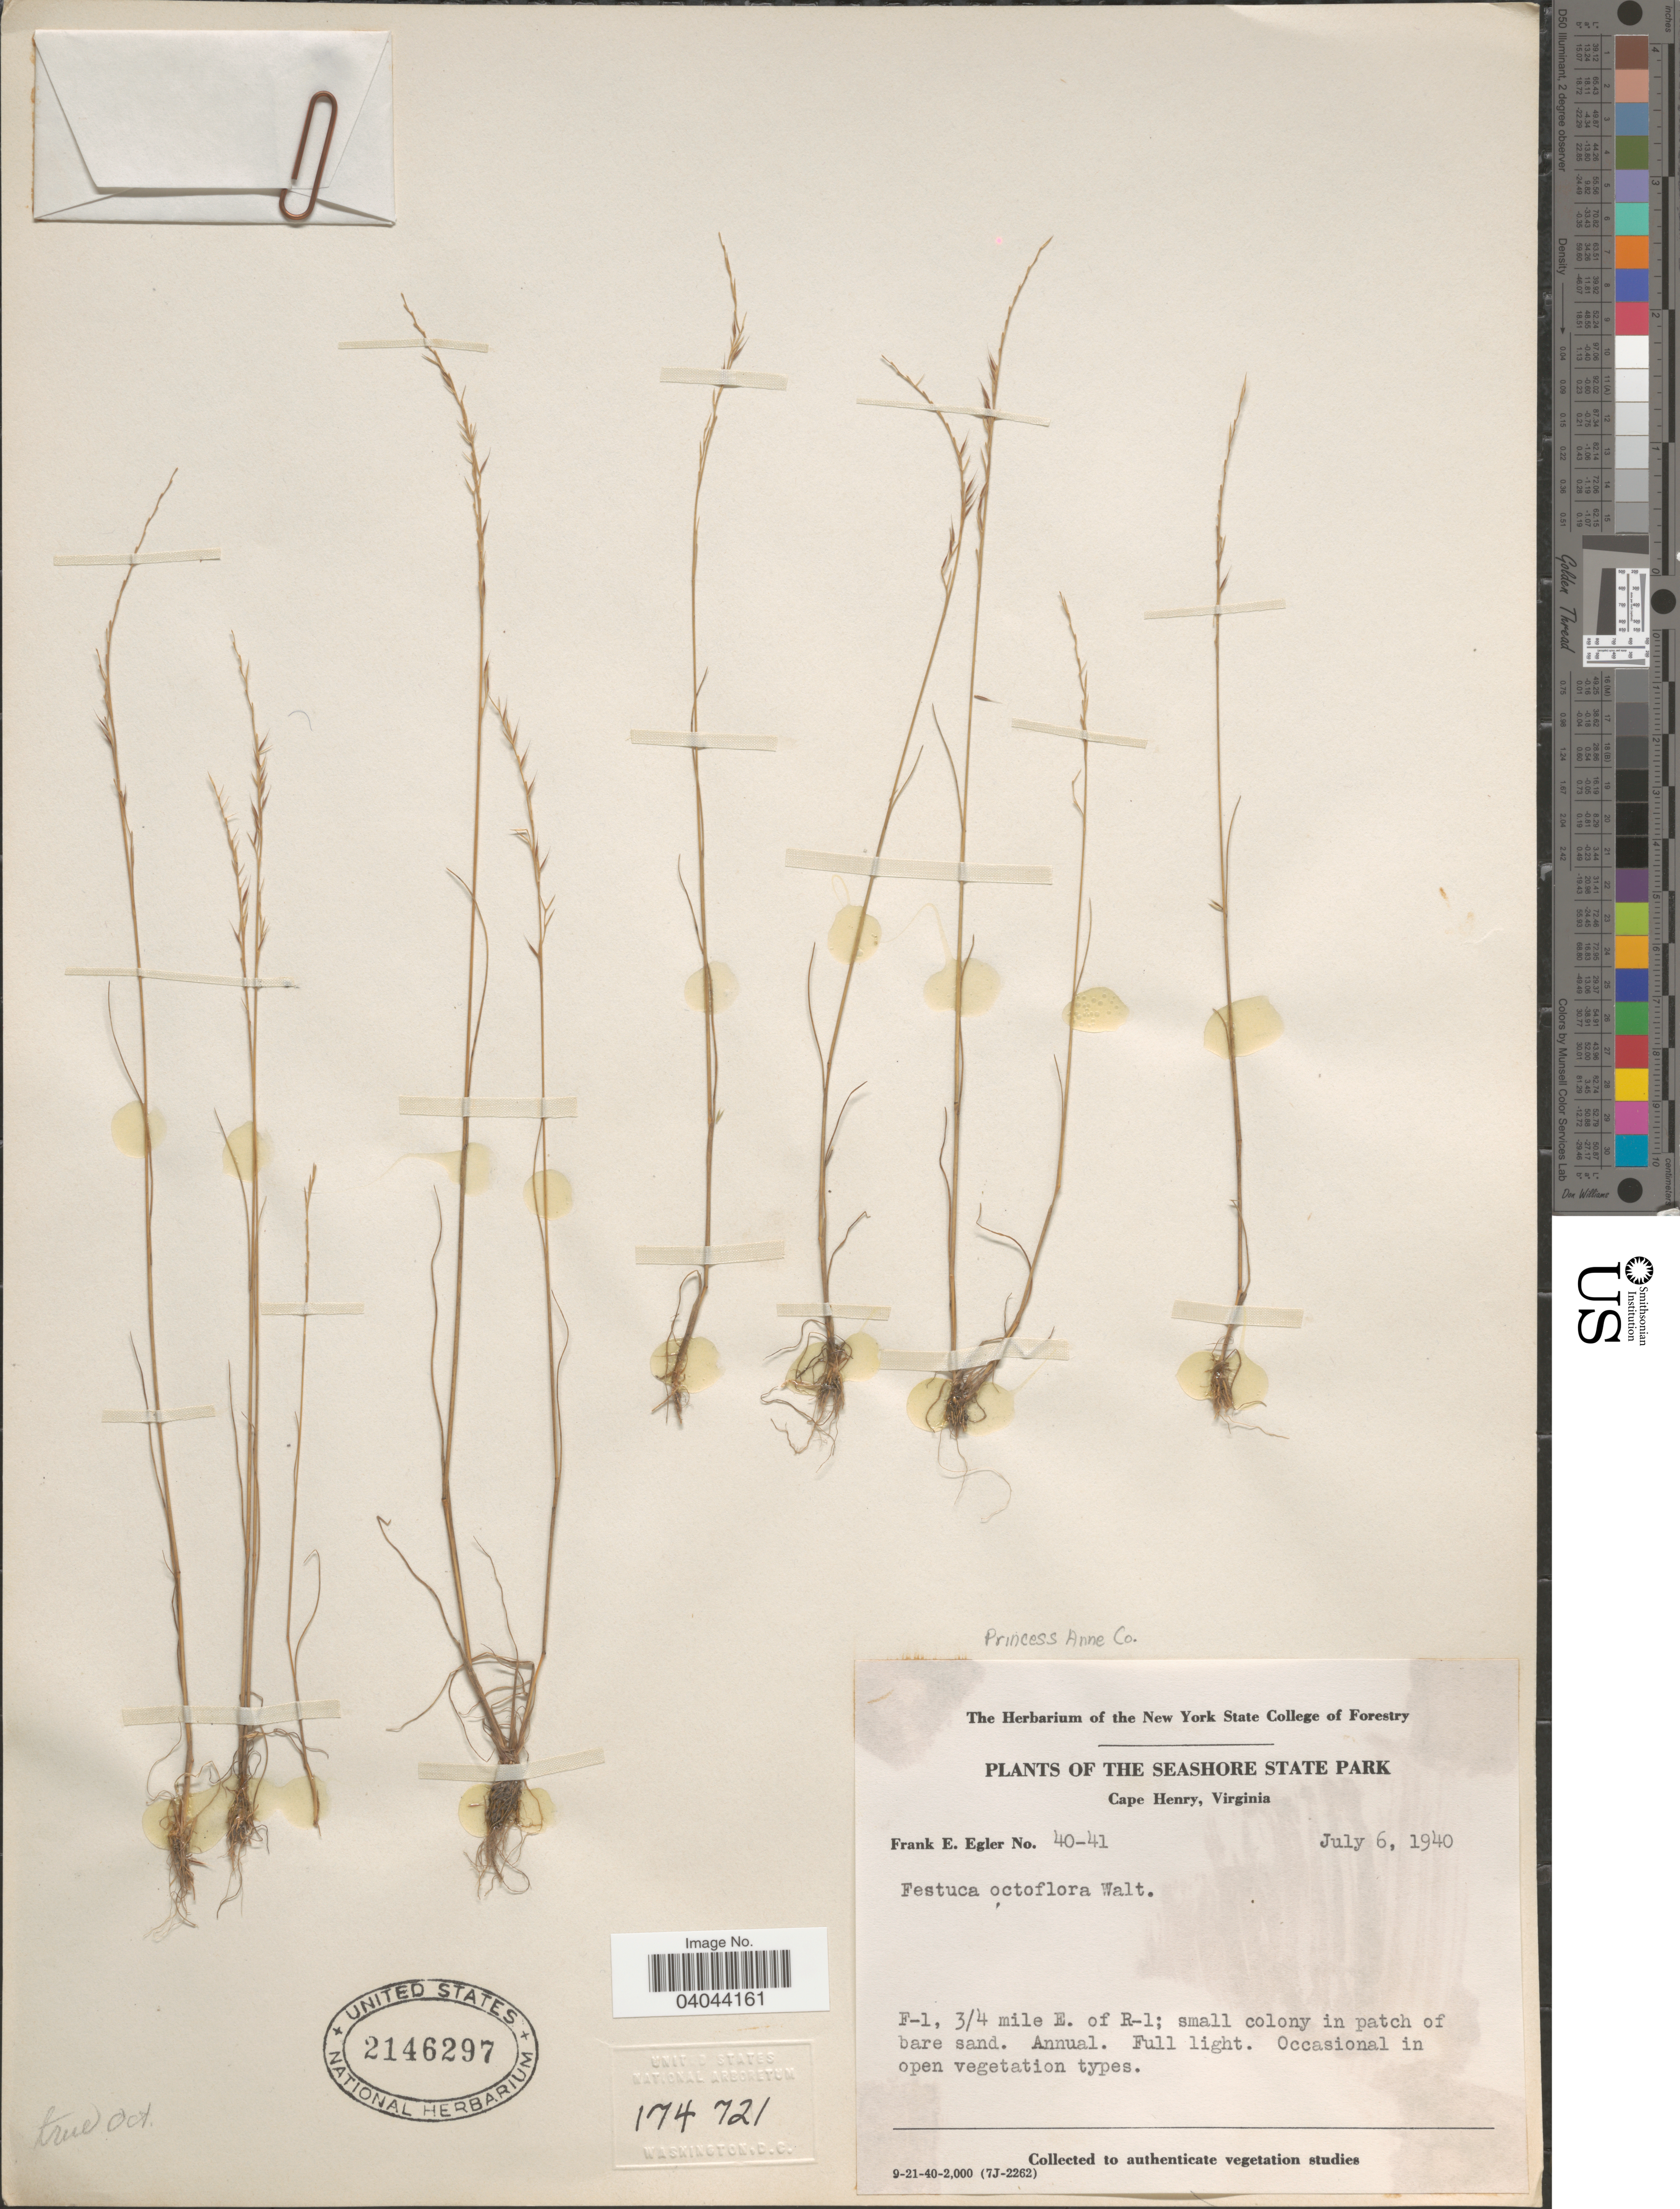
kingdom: Plantae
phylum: Tracheophyta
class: Liliopsida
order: Poales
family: Poaceae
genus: Festuca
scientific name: Festuca octoflora var. octoflora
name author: Walter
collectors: F. Egler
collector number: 40-41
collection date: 1940-07-06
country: United States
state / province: Virginia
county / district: City of Virginia Beach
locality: Princess Anne (=historic county name)Co. The Seashore State Park. Cape Henry. F-1, ¾ mile E. of R-1.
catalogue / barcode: US 2146297